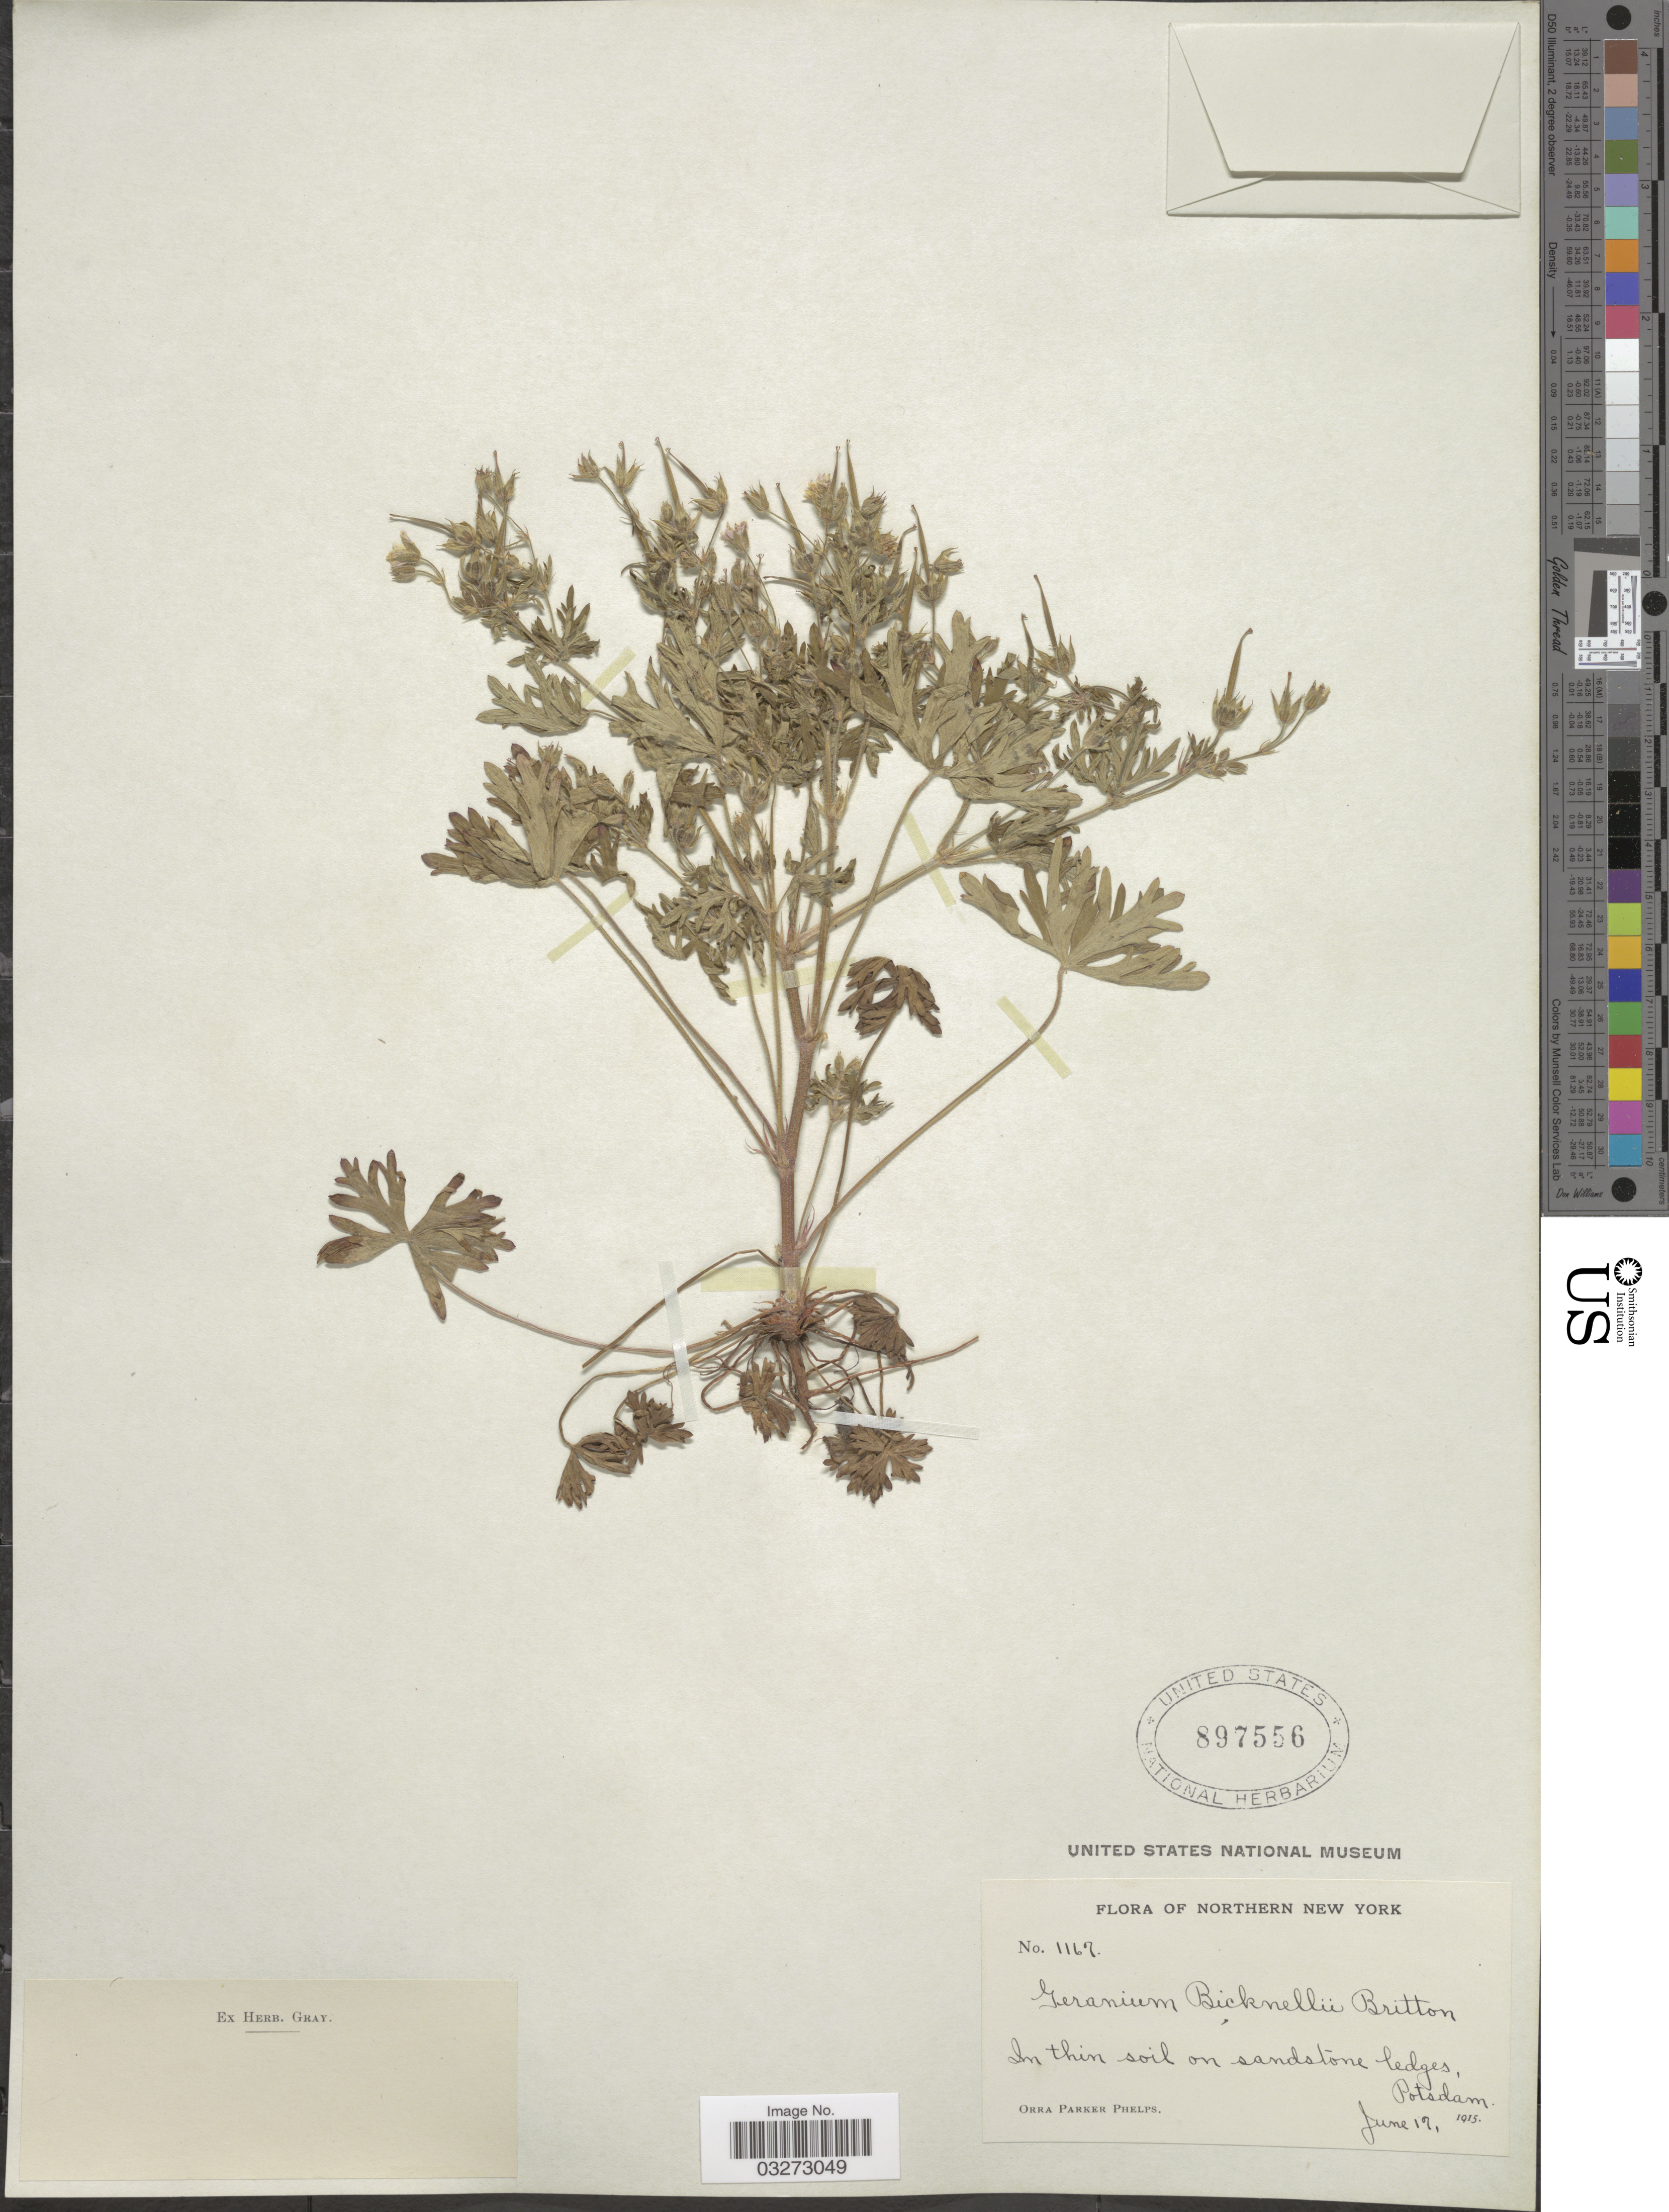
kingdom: Plantae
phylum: Tracheophyta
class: Magnoliopsida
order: Geraniales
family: Geraniaceae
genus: Geranium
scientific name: Geranium bicknellii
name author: Britton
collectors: O. P. Phelps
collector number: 1167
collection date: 1915-06-17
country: United States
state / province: New York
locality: Northern New York, In thin soil on sandstone ledges, Potsdam.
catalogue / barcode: US 897556